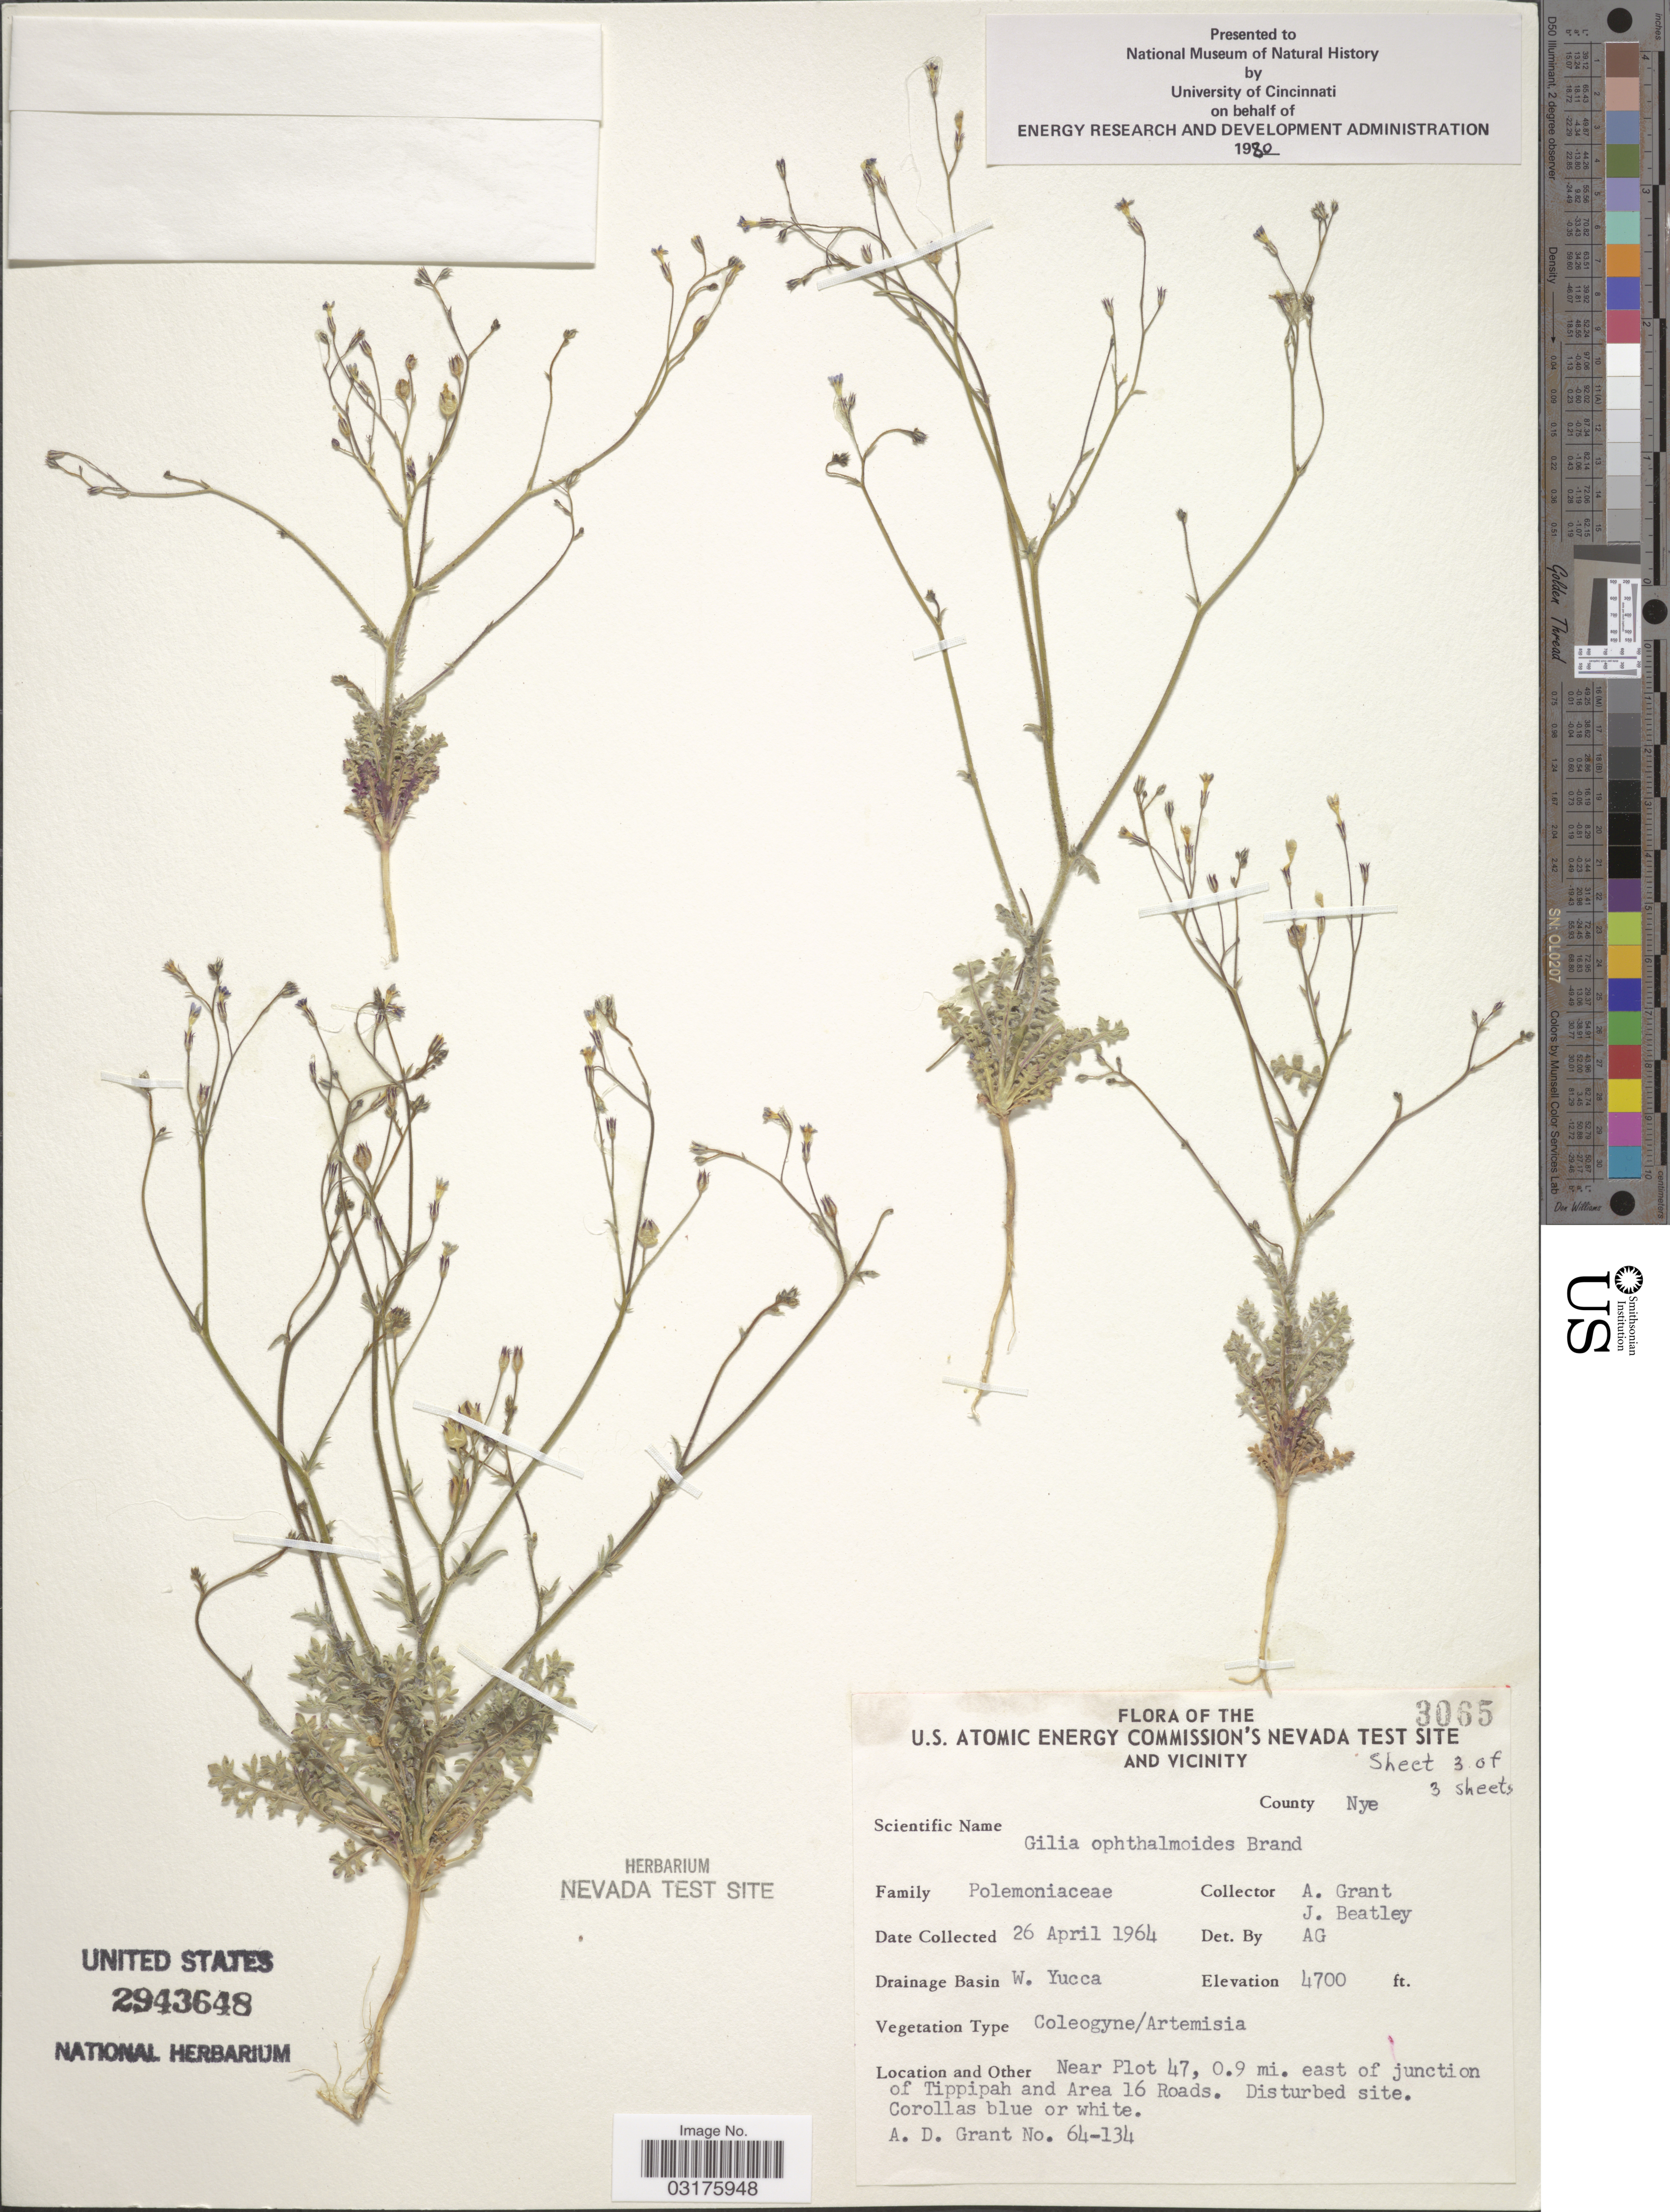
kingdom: Plantae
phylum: Tracheophyta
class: Magnoliopsida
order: Ericales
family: Polemoniaceae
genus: Gilia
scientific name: Gilia ophthalmoides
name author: Brand in Engl.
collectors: A. Grant & J. C. Beatley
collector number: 3065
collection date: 1964-04-26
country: United States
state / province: Nevada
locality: U.S. Atomic Energy Commission's Nevada Test Site and Vicinity, County Nye, Drainage Basin W. Yucca. Near Plot 47, 0.9 mi. east of junction of Tippipah and Area 16 Roads.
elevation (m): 1433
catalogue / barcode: US 2943648